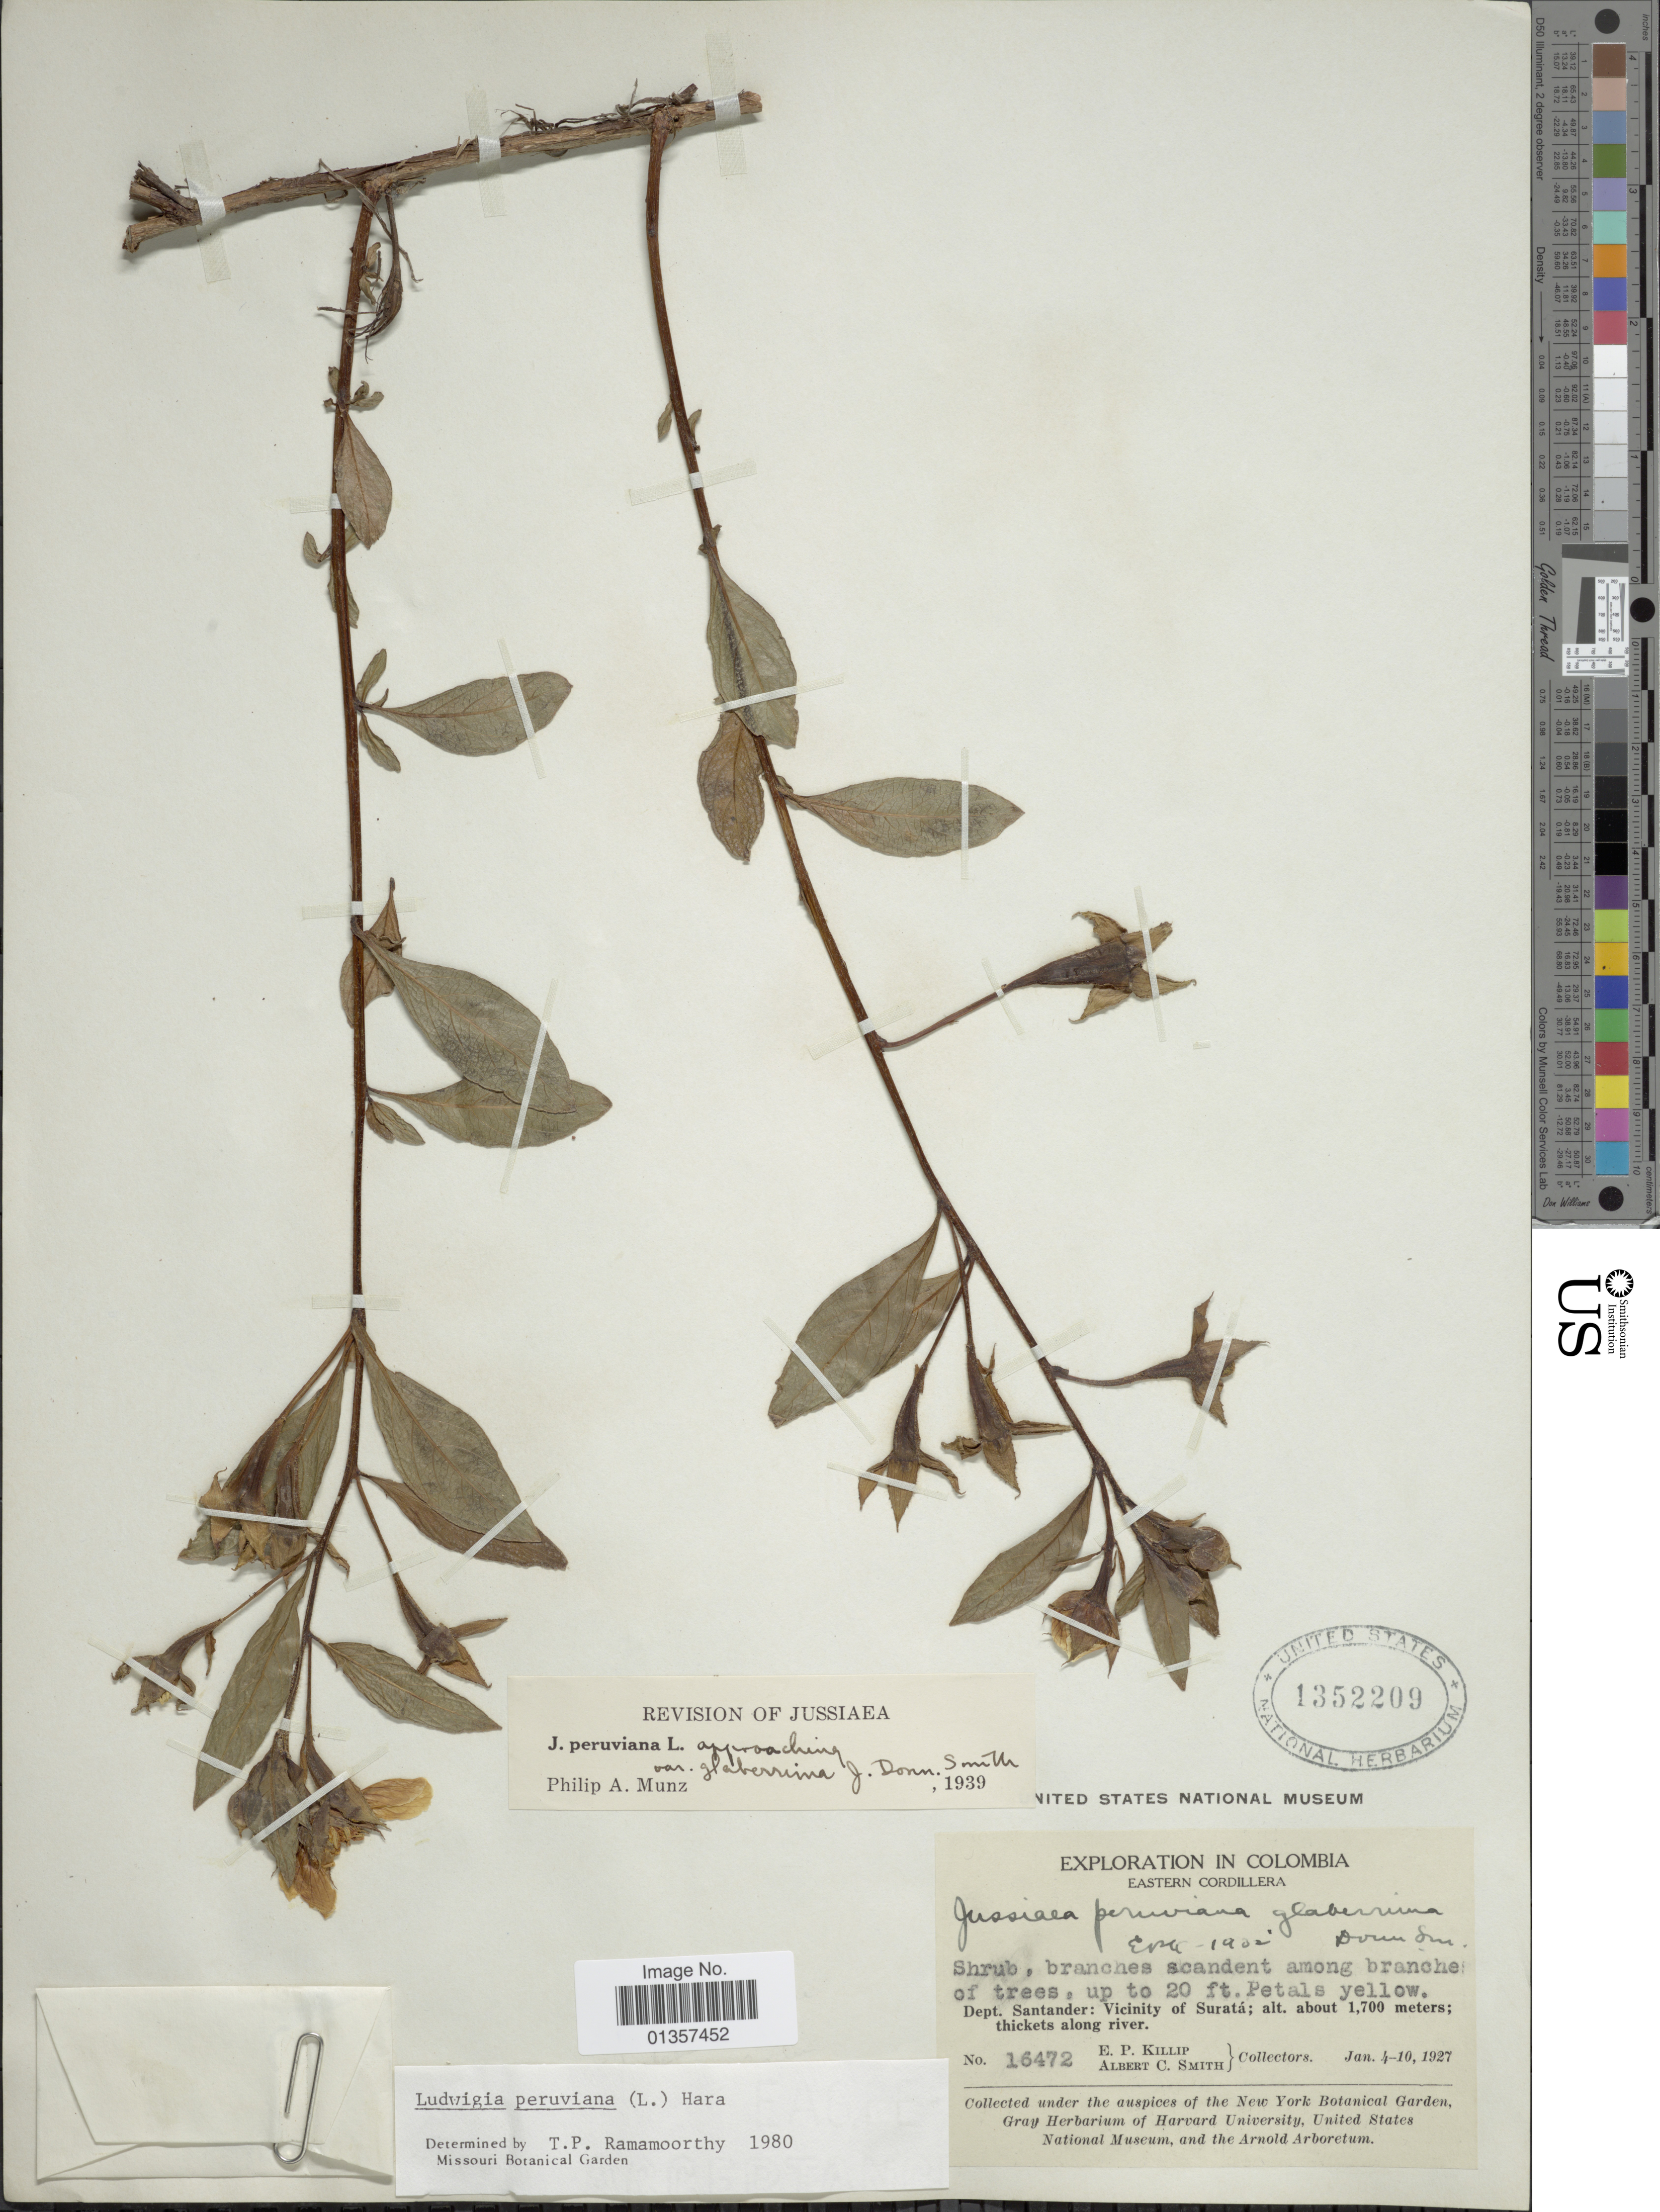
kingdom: Plantae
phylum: Tracheophyta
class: Magnoliopsida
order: Myrtales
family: Onagraceae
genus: Ludwigia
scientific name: Ludwigia peruviana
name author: (L.) H. Hara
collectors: E. P. Killip & A. C. Smith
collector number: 16472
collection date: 1927-01-04/1927-01-10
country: Colombia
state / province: Santander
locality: Eastern Cordillera. Vicinity of Suratá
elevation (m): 1700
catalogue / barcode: US 1352209